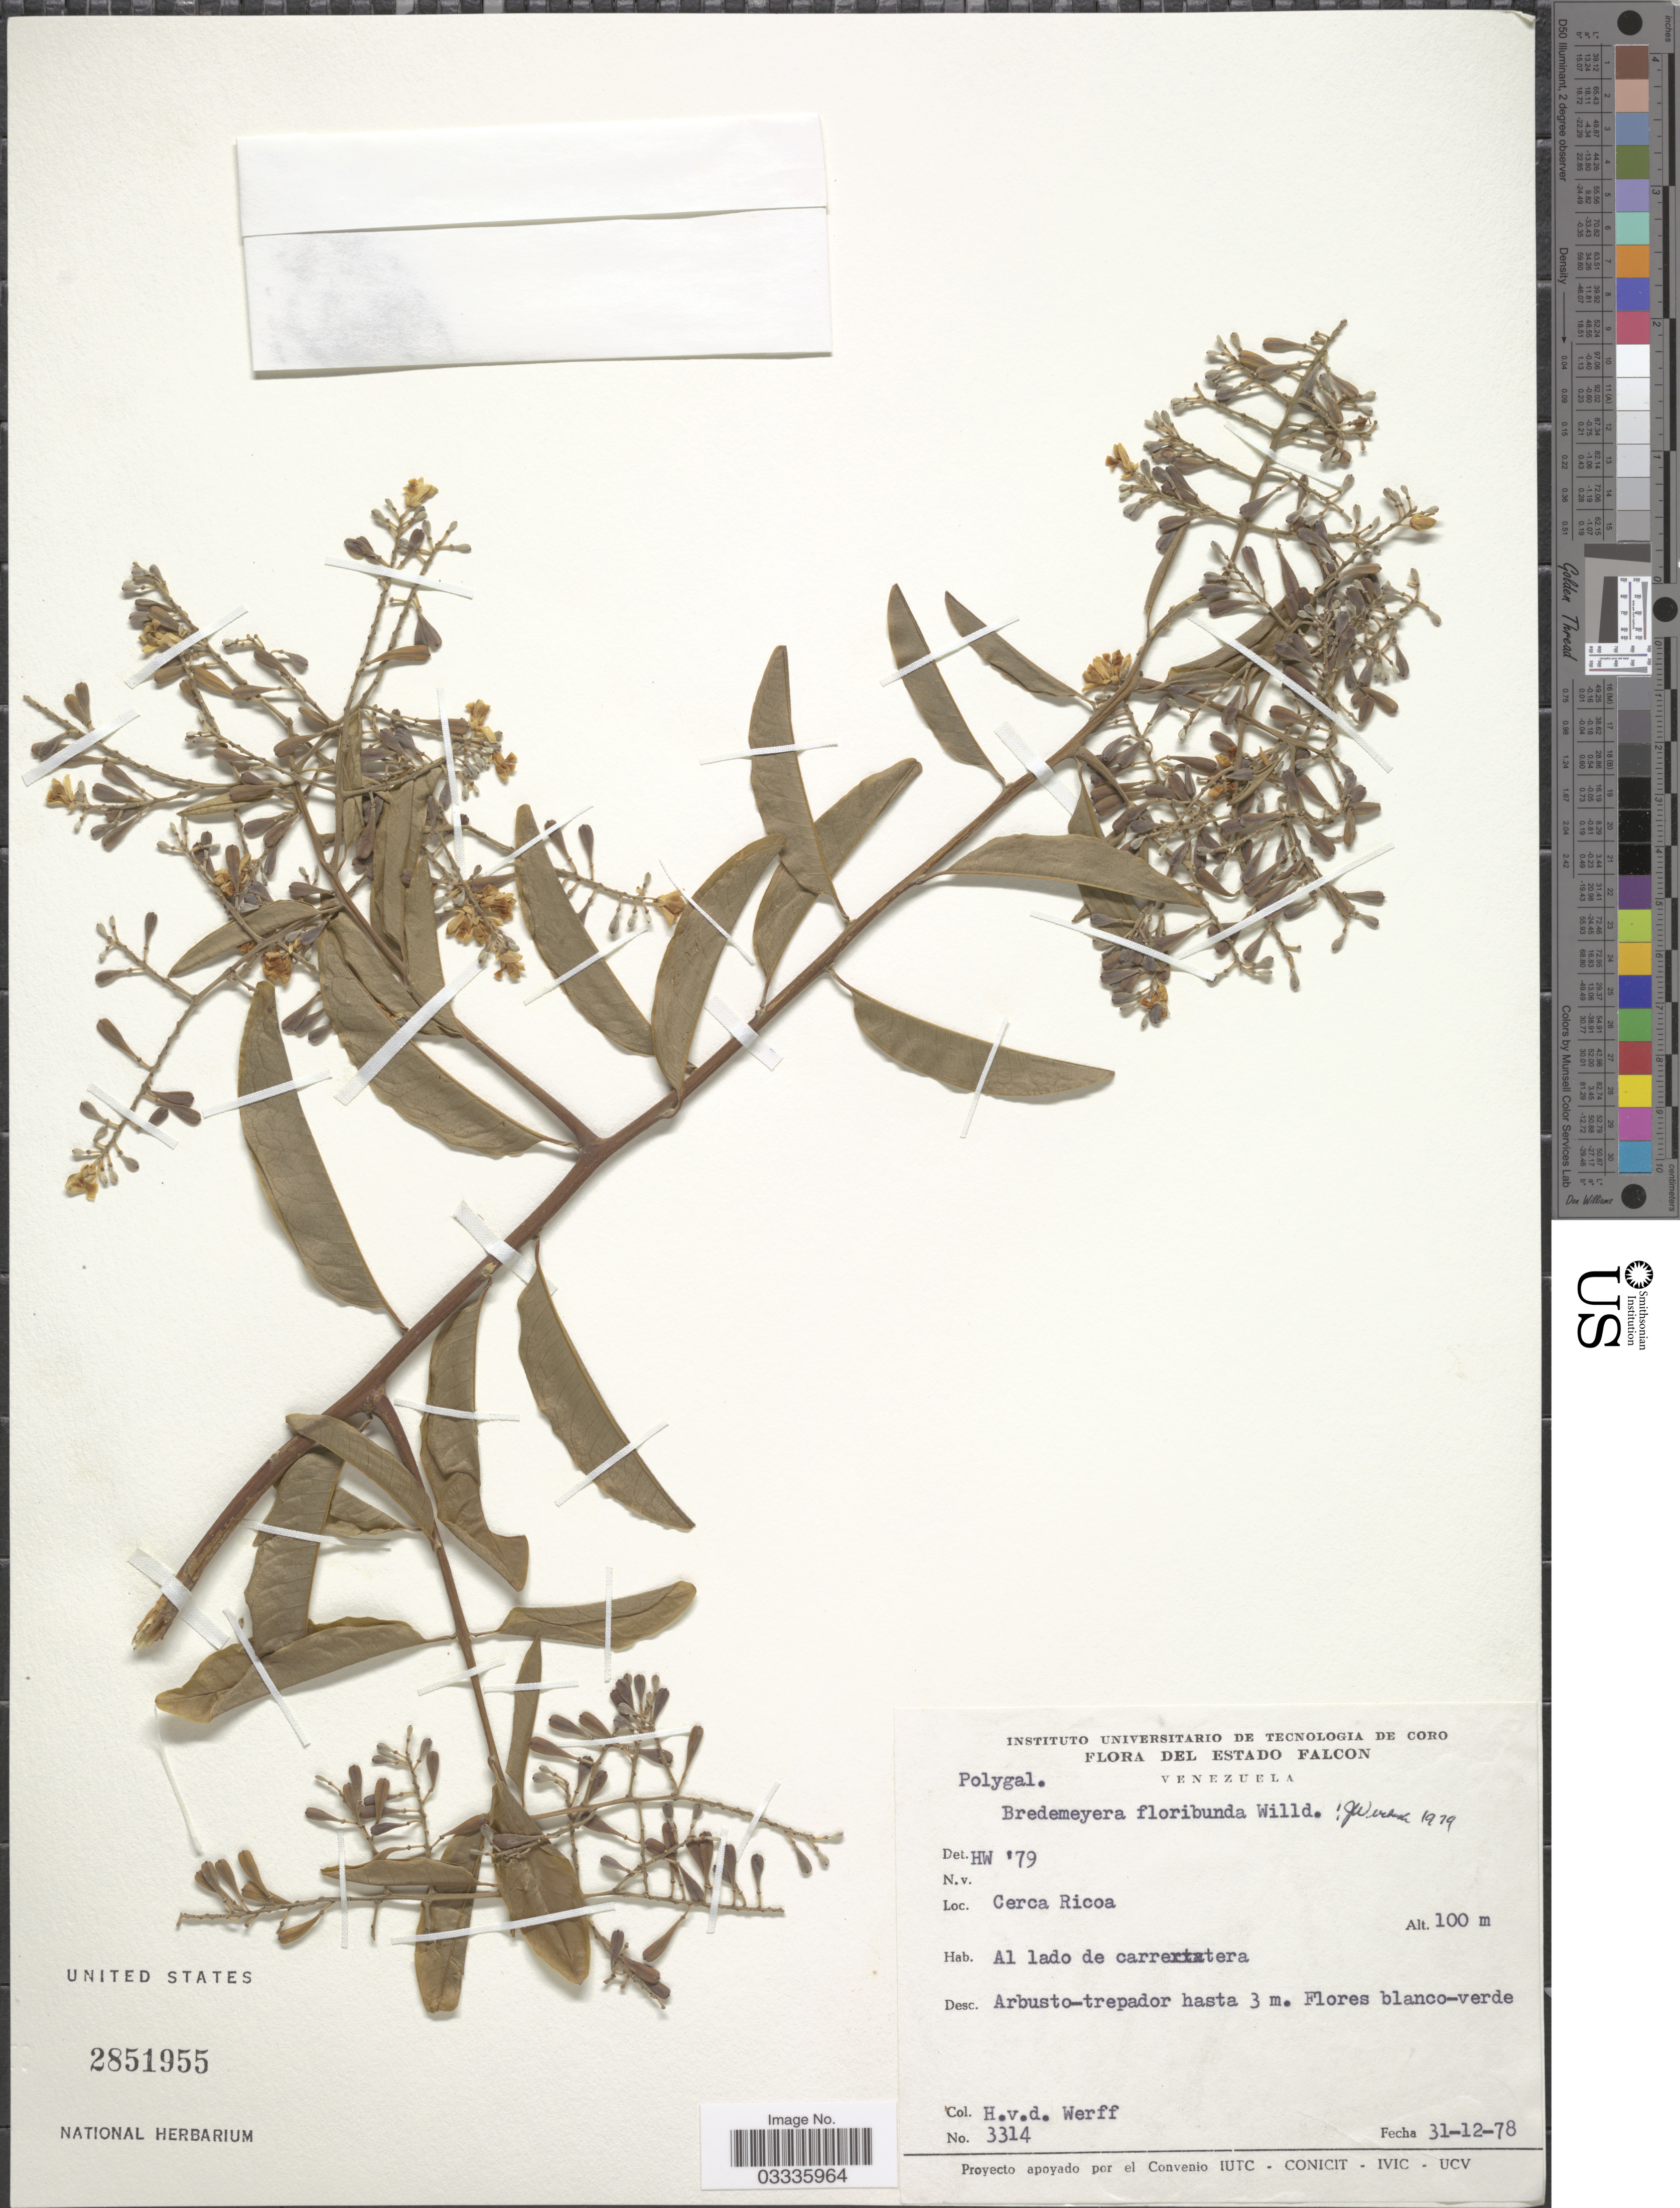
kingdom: Plantae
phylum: Tracheophyta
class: Magnoliopsida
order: Fabales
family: Polygalaceae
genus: Bredemeyera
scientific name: Bredemeyera floribunda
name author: Willd.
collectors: H. van der Werff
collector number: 3314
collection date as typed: Transcribed d/m/y: 31/12/78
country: Venezuela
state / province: Falcón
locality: Cerca Ricoa.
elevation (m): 100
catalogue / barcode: US 2851955